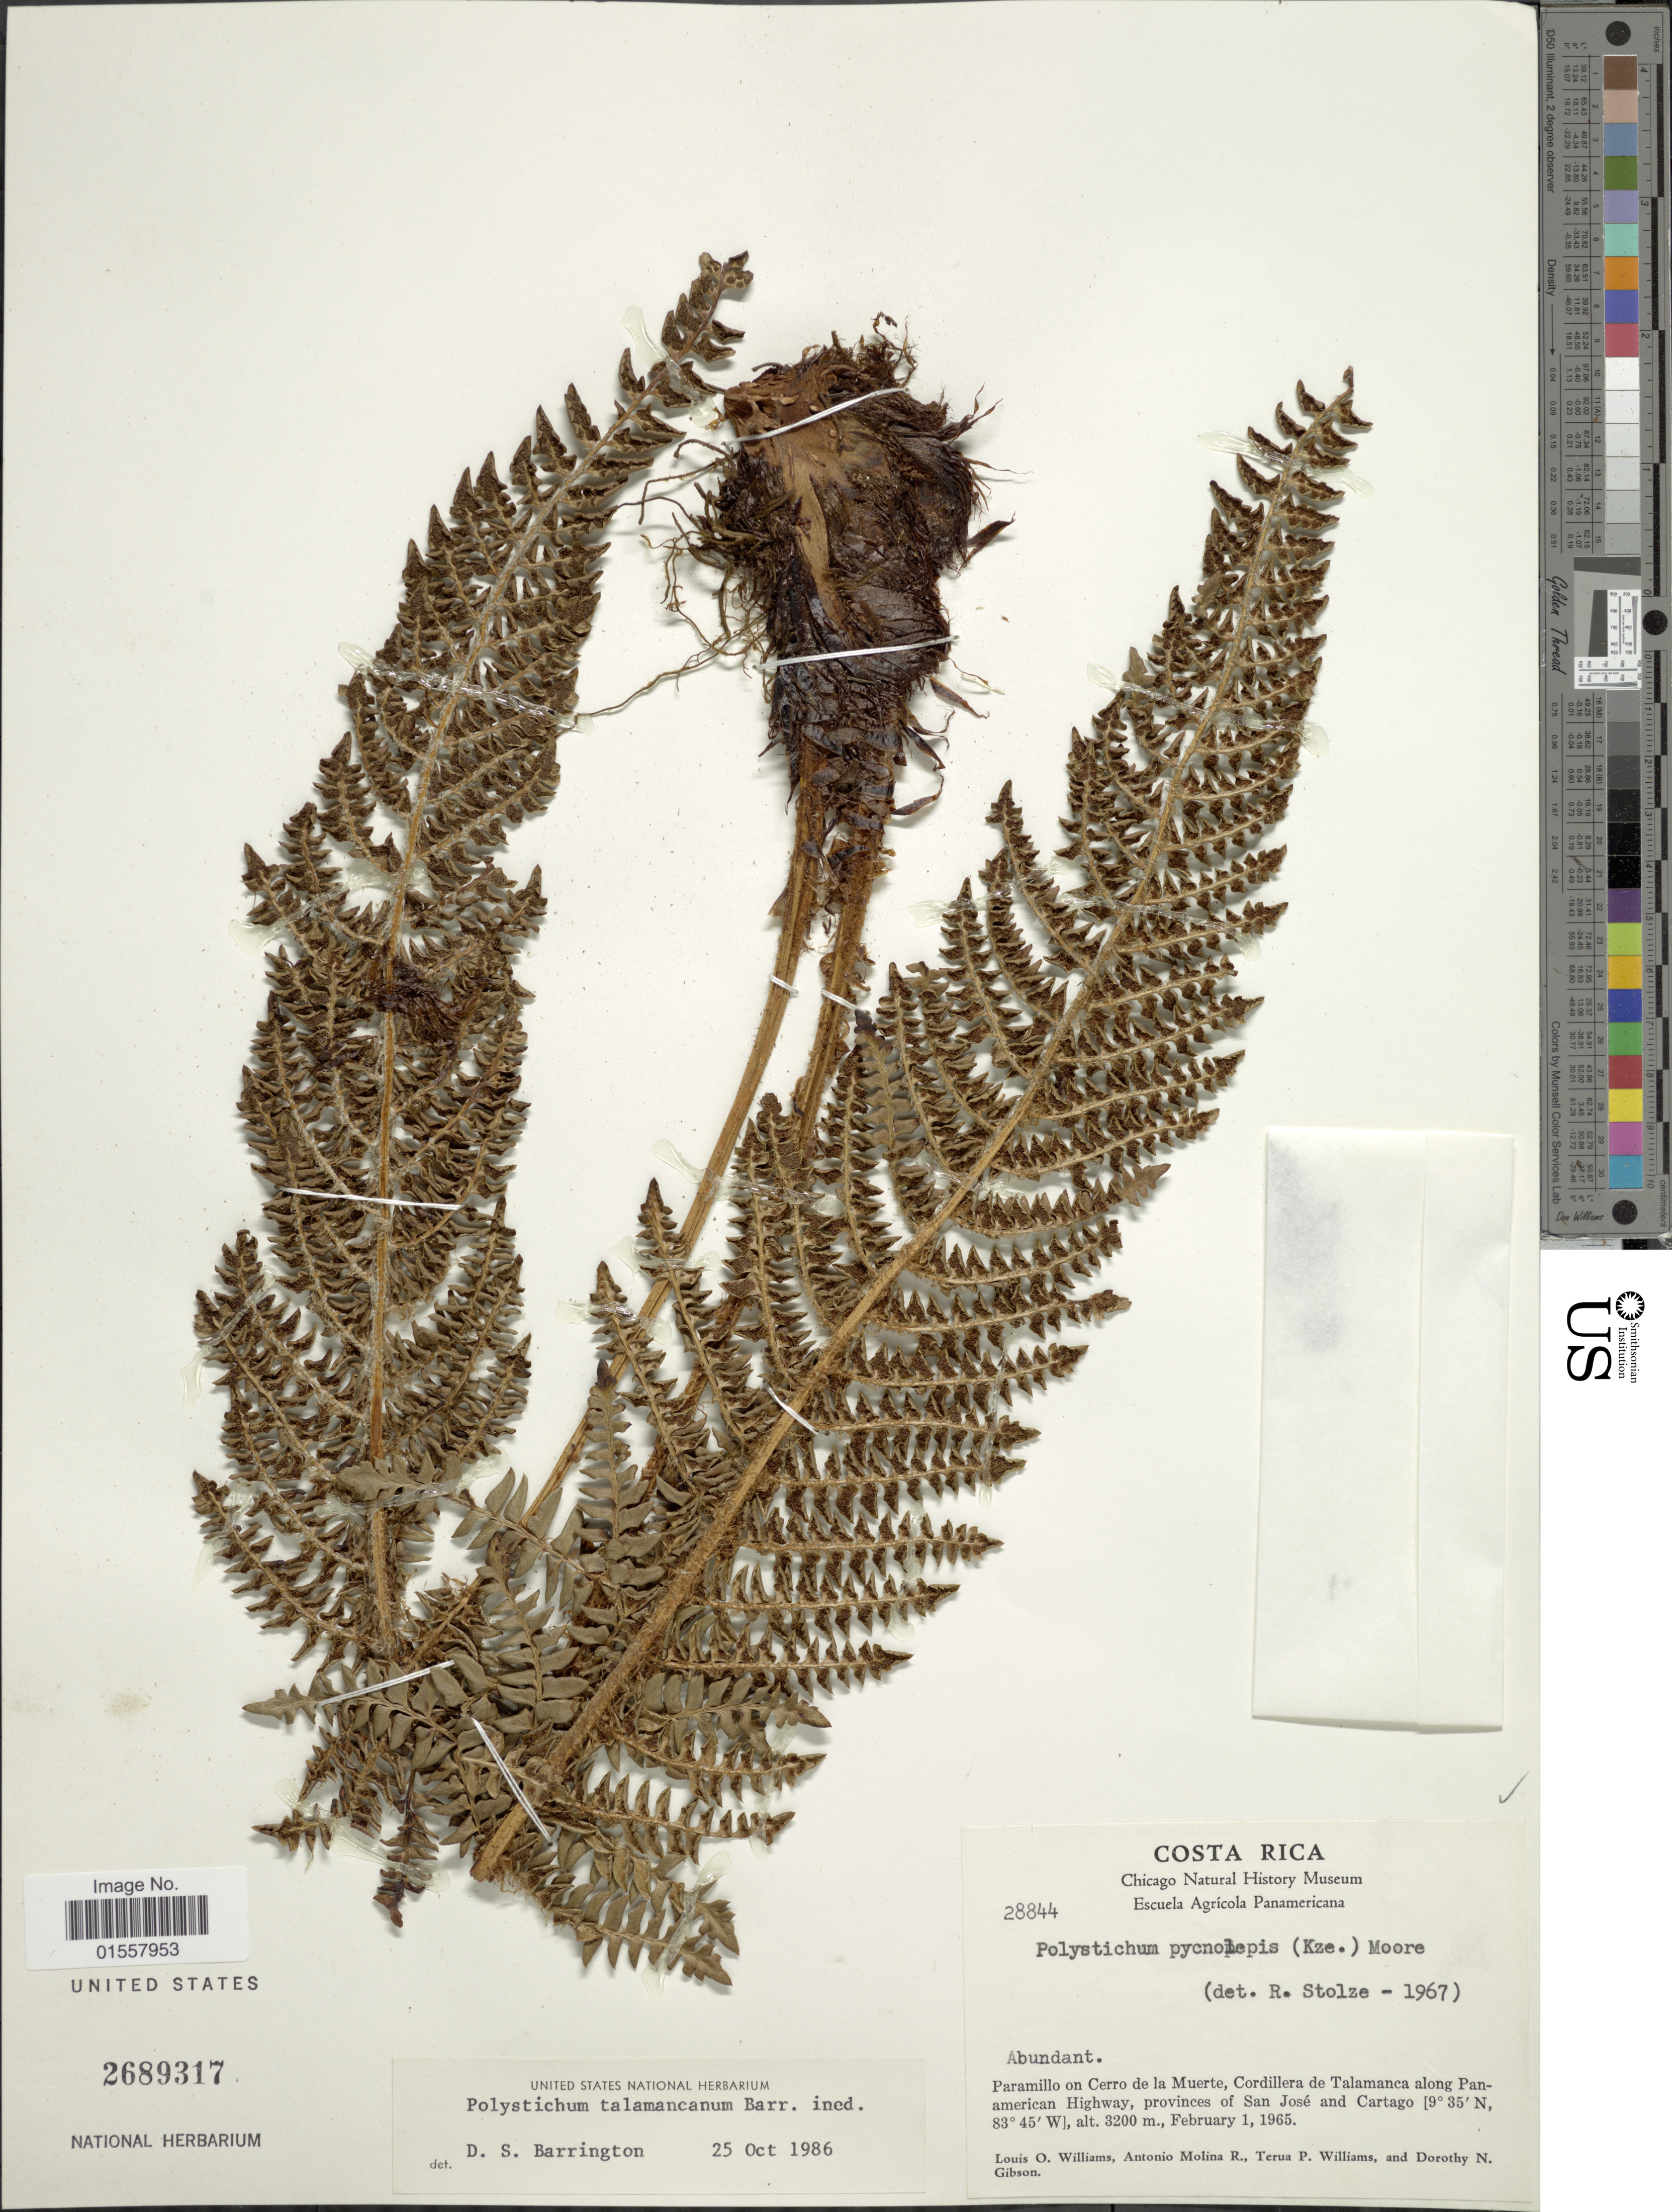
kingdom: Plantae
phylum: Tracheophyta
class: Polypodiopsida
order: Polypodiales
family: Dryopteridaceae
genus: Polystichum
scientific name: Polystichum talamancanum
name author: Barrington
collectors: L. Williams, A. Molina R., T. P. Williams & D. N. Gibson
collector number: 28844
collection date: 1965-02-01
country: Costa Rica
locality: Paramillo on Cerro de la Muerte, Cordillera de Talamanca along Pan-american Highway, provinces of San Jose and Cartago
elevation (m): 3200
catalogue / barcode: US 2689317